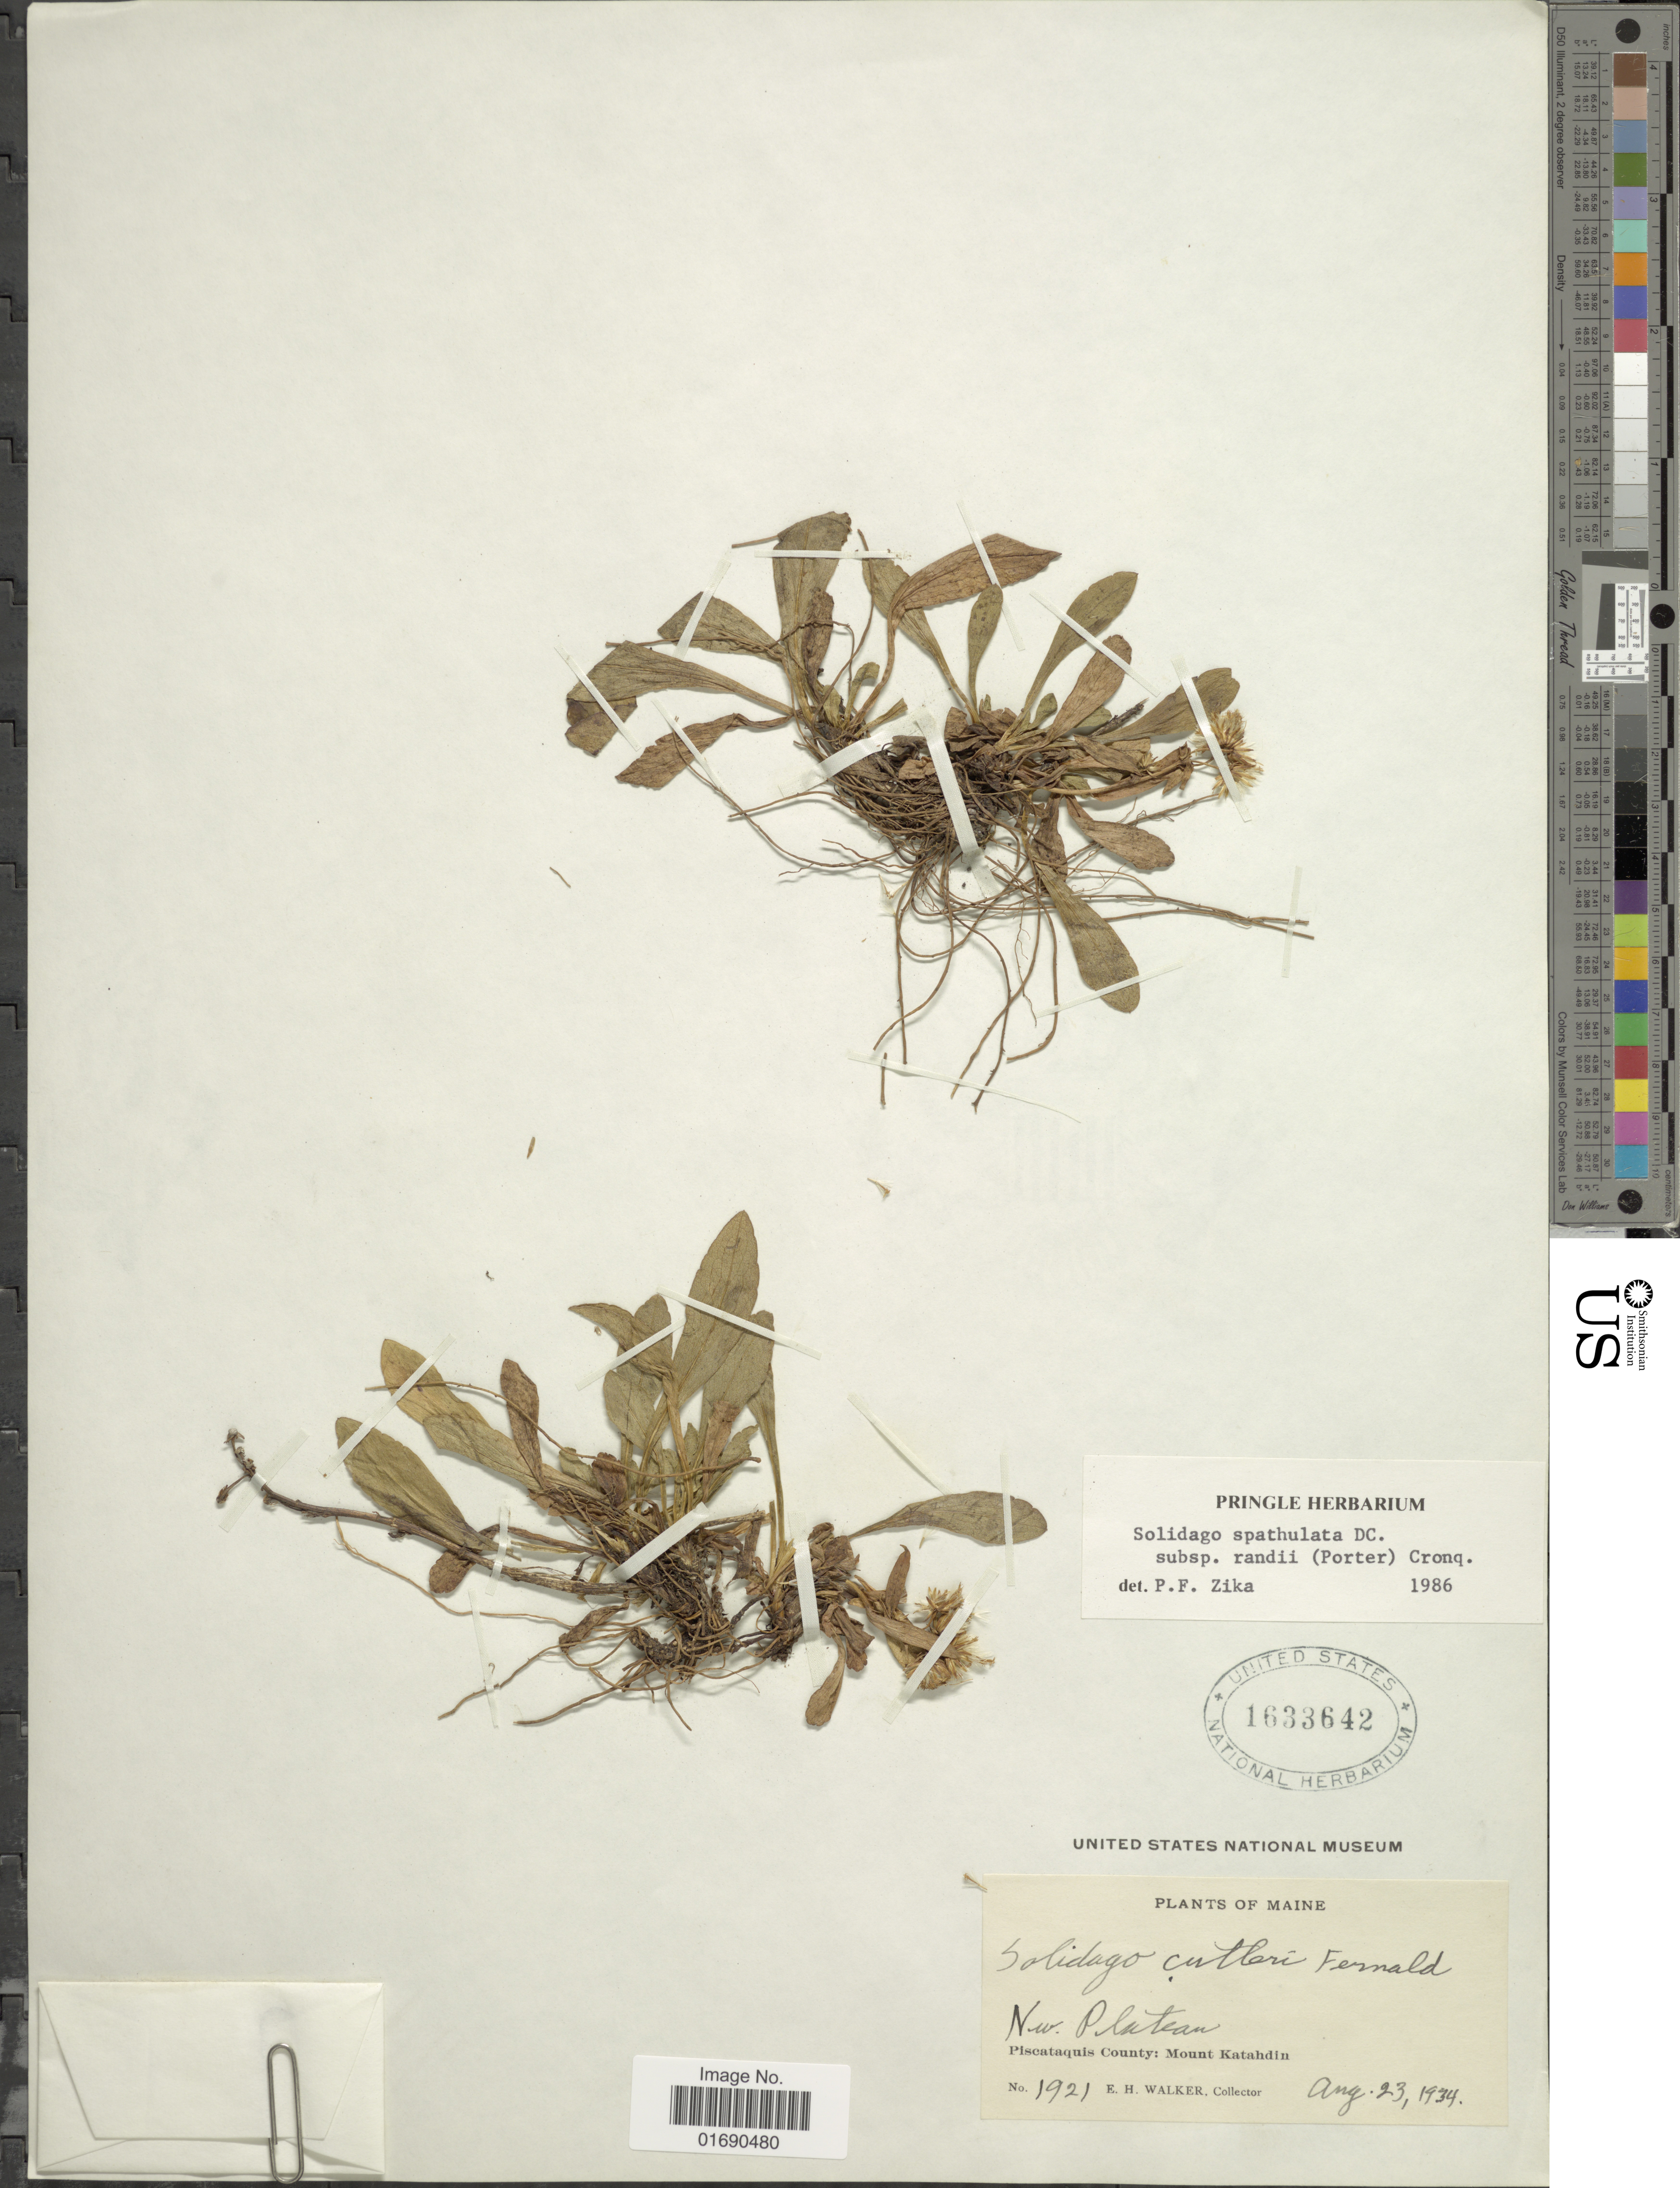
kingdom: Plantae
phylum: Tracheophyta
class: Magnoliopsida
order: Asterales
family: Asteraceae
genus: Solidago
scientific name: Solidago randii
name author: (Porter) Britton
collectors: E. H. Walker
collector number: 1921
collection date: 1934-08-23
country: United States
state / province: Maine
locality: Nw Plateau, Piscataquis County: Mount Katahdin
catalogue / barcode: US 1633642